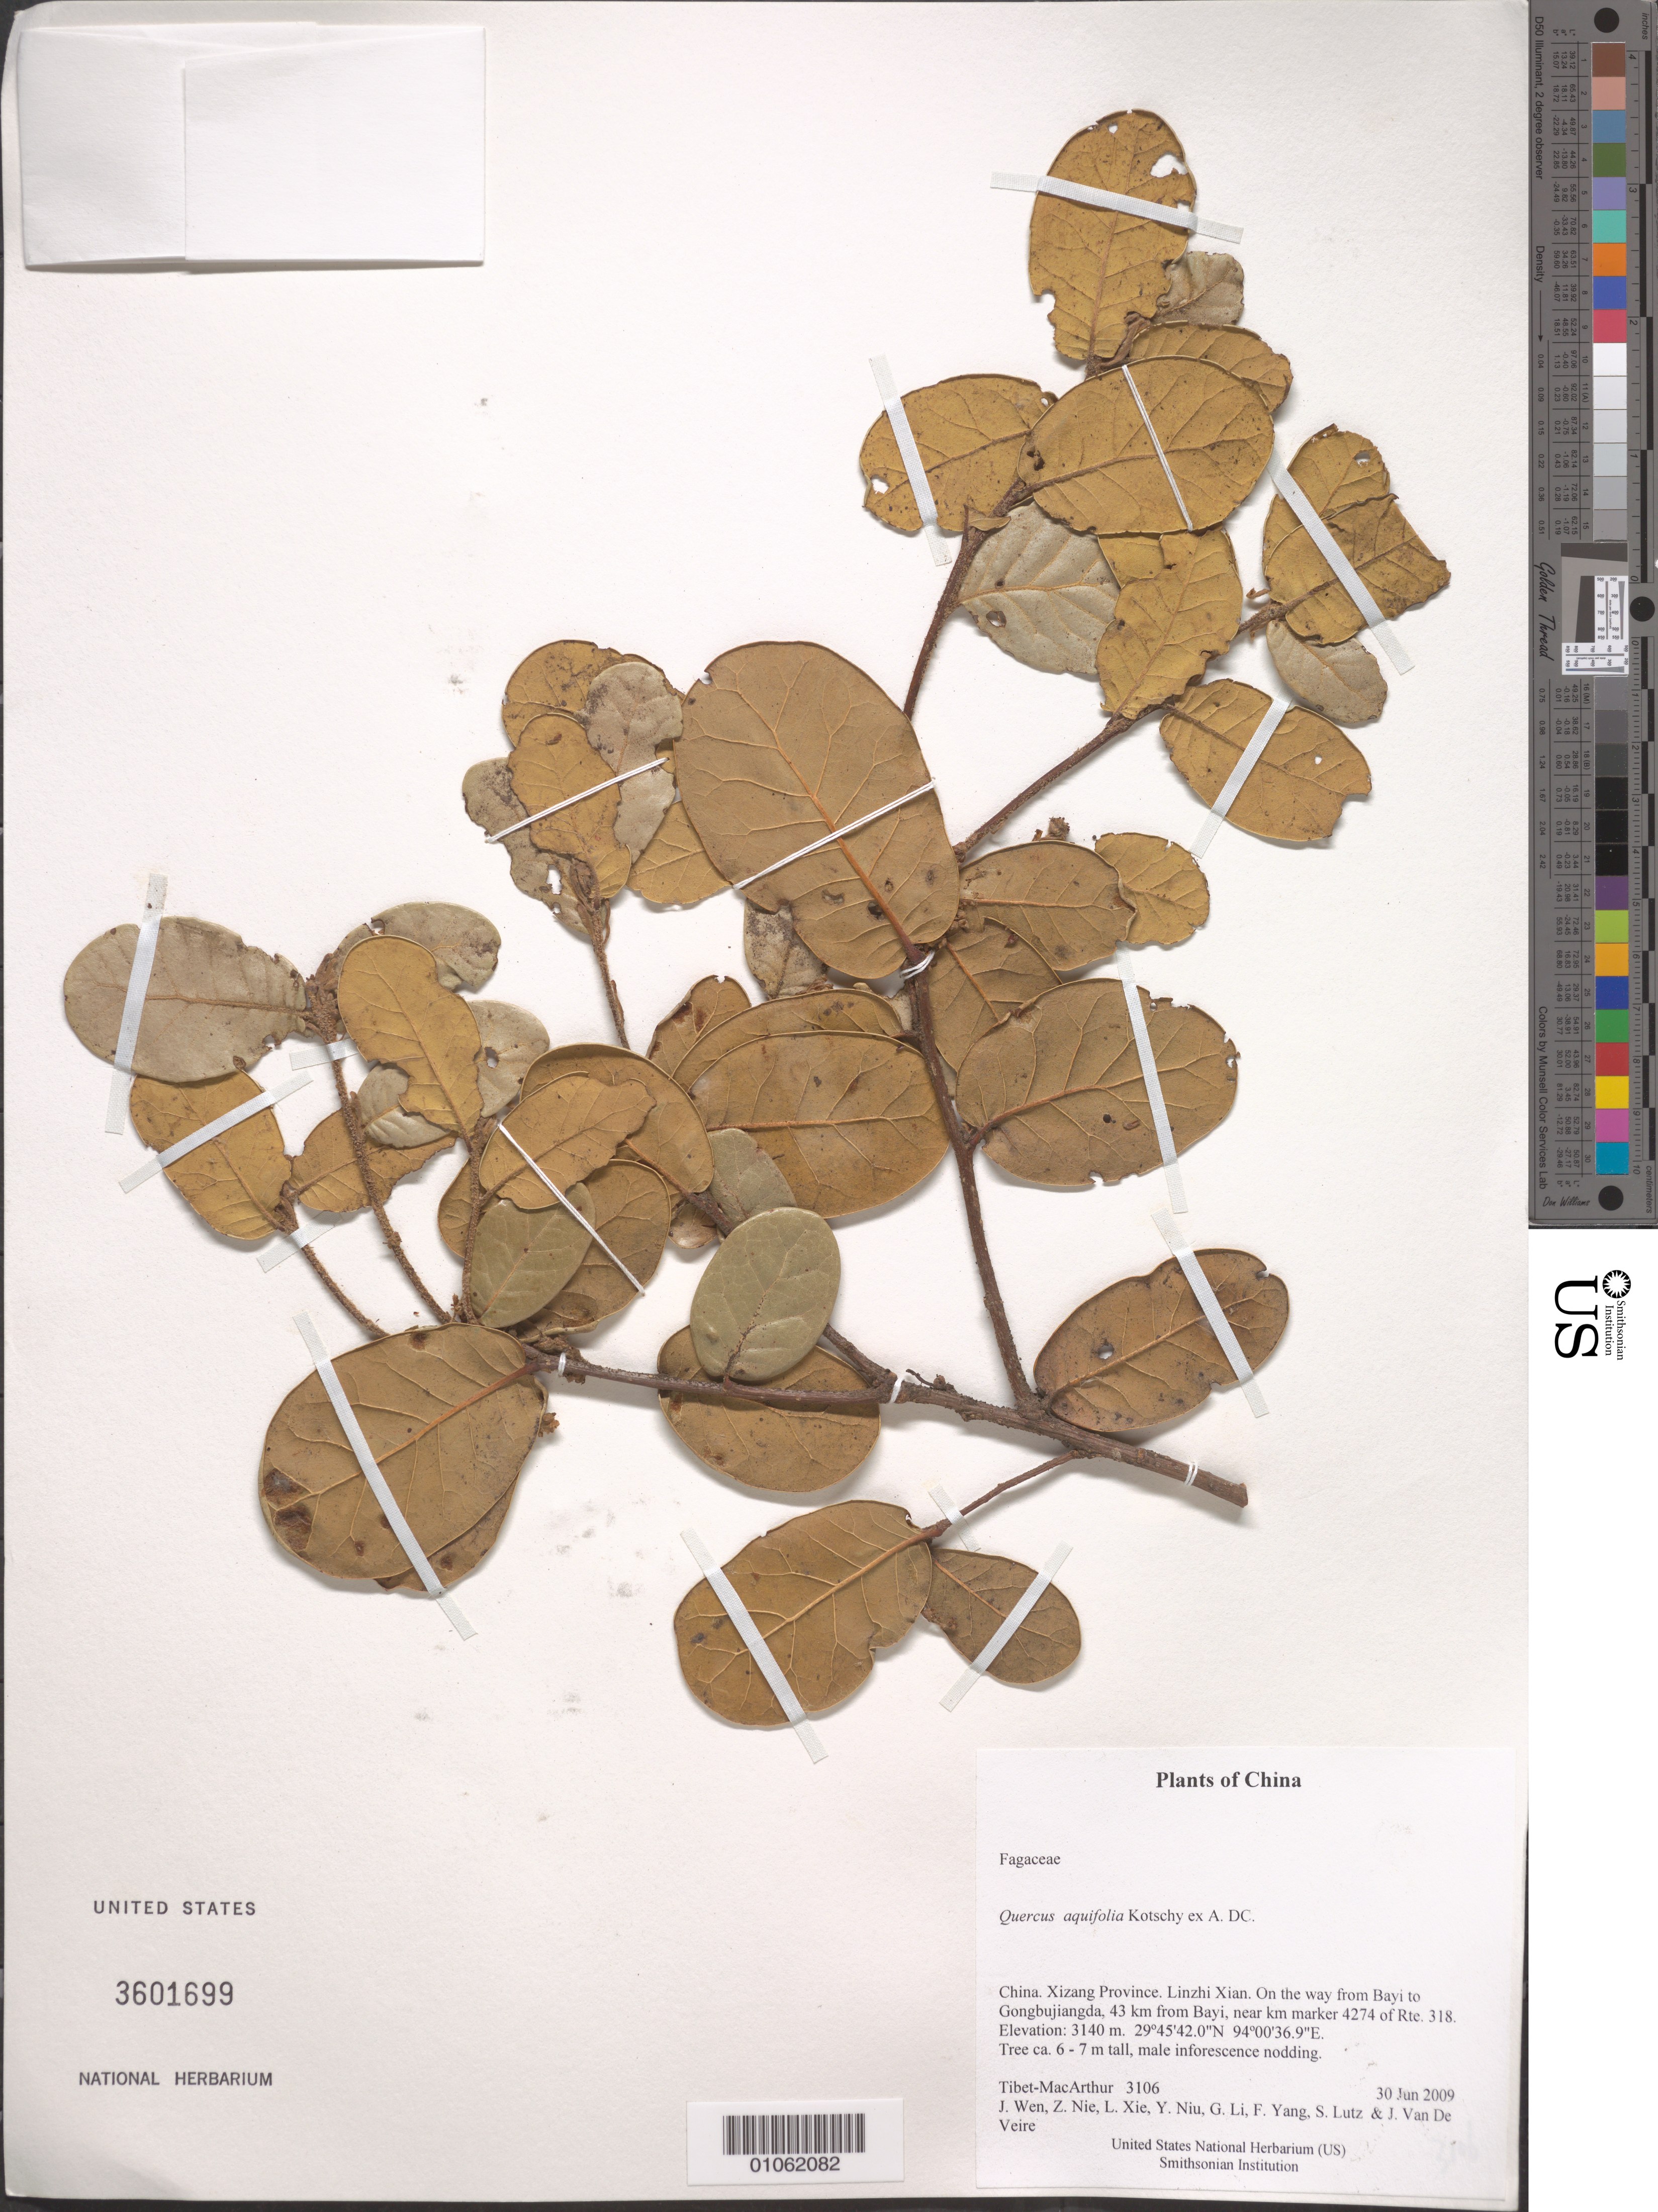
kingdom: Plantae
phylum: Tracheophyta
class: Magnoliopsida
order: Fagales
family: Fagaceae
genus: Quercus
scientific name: Quercus aquifolia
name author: Kotschy ex A. DC.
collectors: Tibet-MacArthur, J. Wen, Z. Nie, L. Xie, Y. Niu, G. Li, F. Yang, S. Lutz & J. Van De Veire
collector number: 3106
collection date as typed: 30 Jun 2009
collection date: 2009-06-30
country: China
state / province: Xizang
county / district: Linzhi Xian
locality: On the way from Bayi to Gongbujiangda, 43 km from Bayi, near km marker 4274 of Rte. 318.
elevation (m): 3140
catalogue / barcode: US 3601699